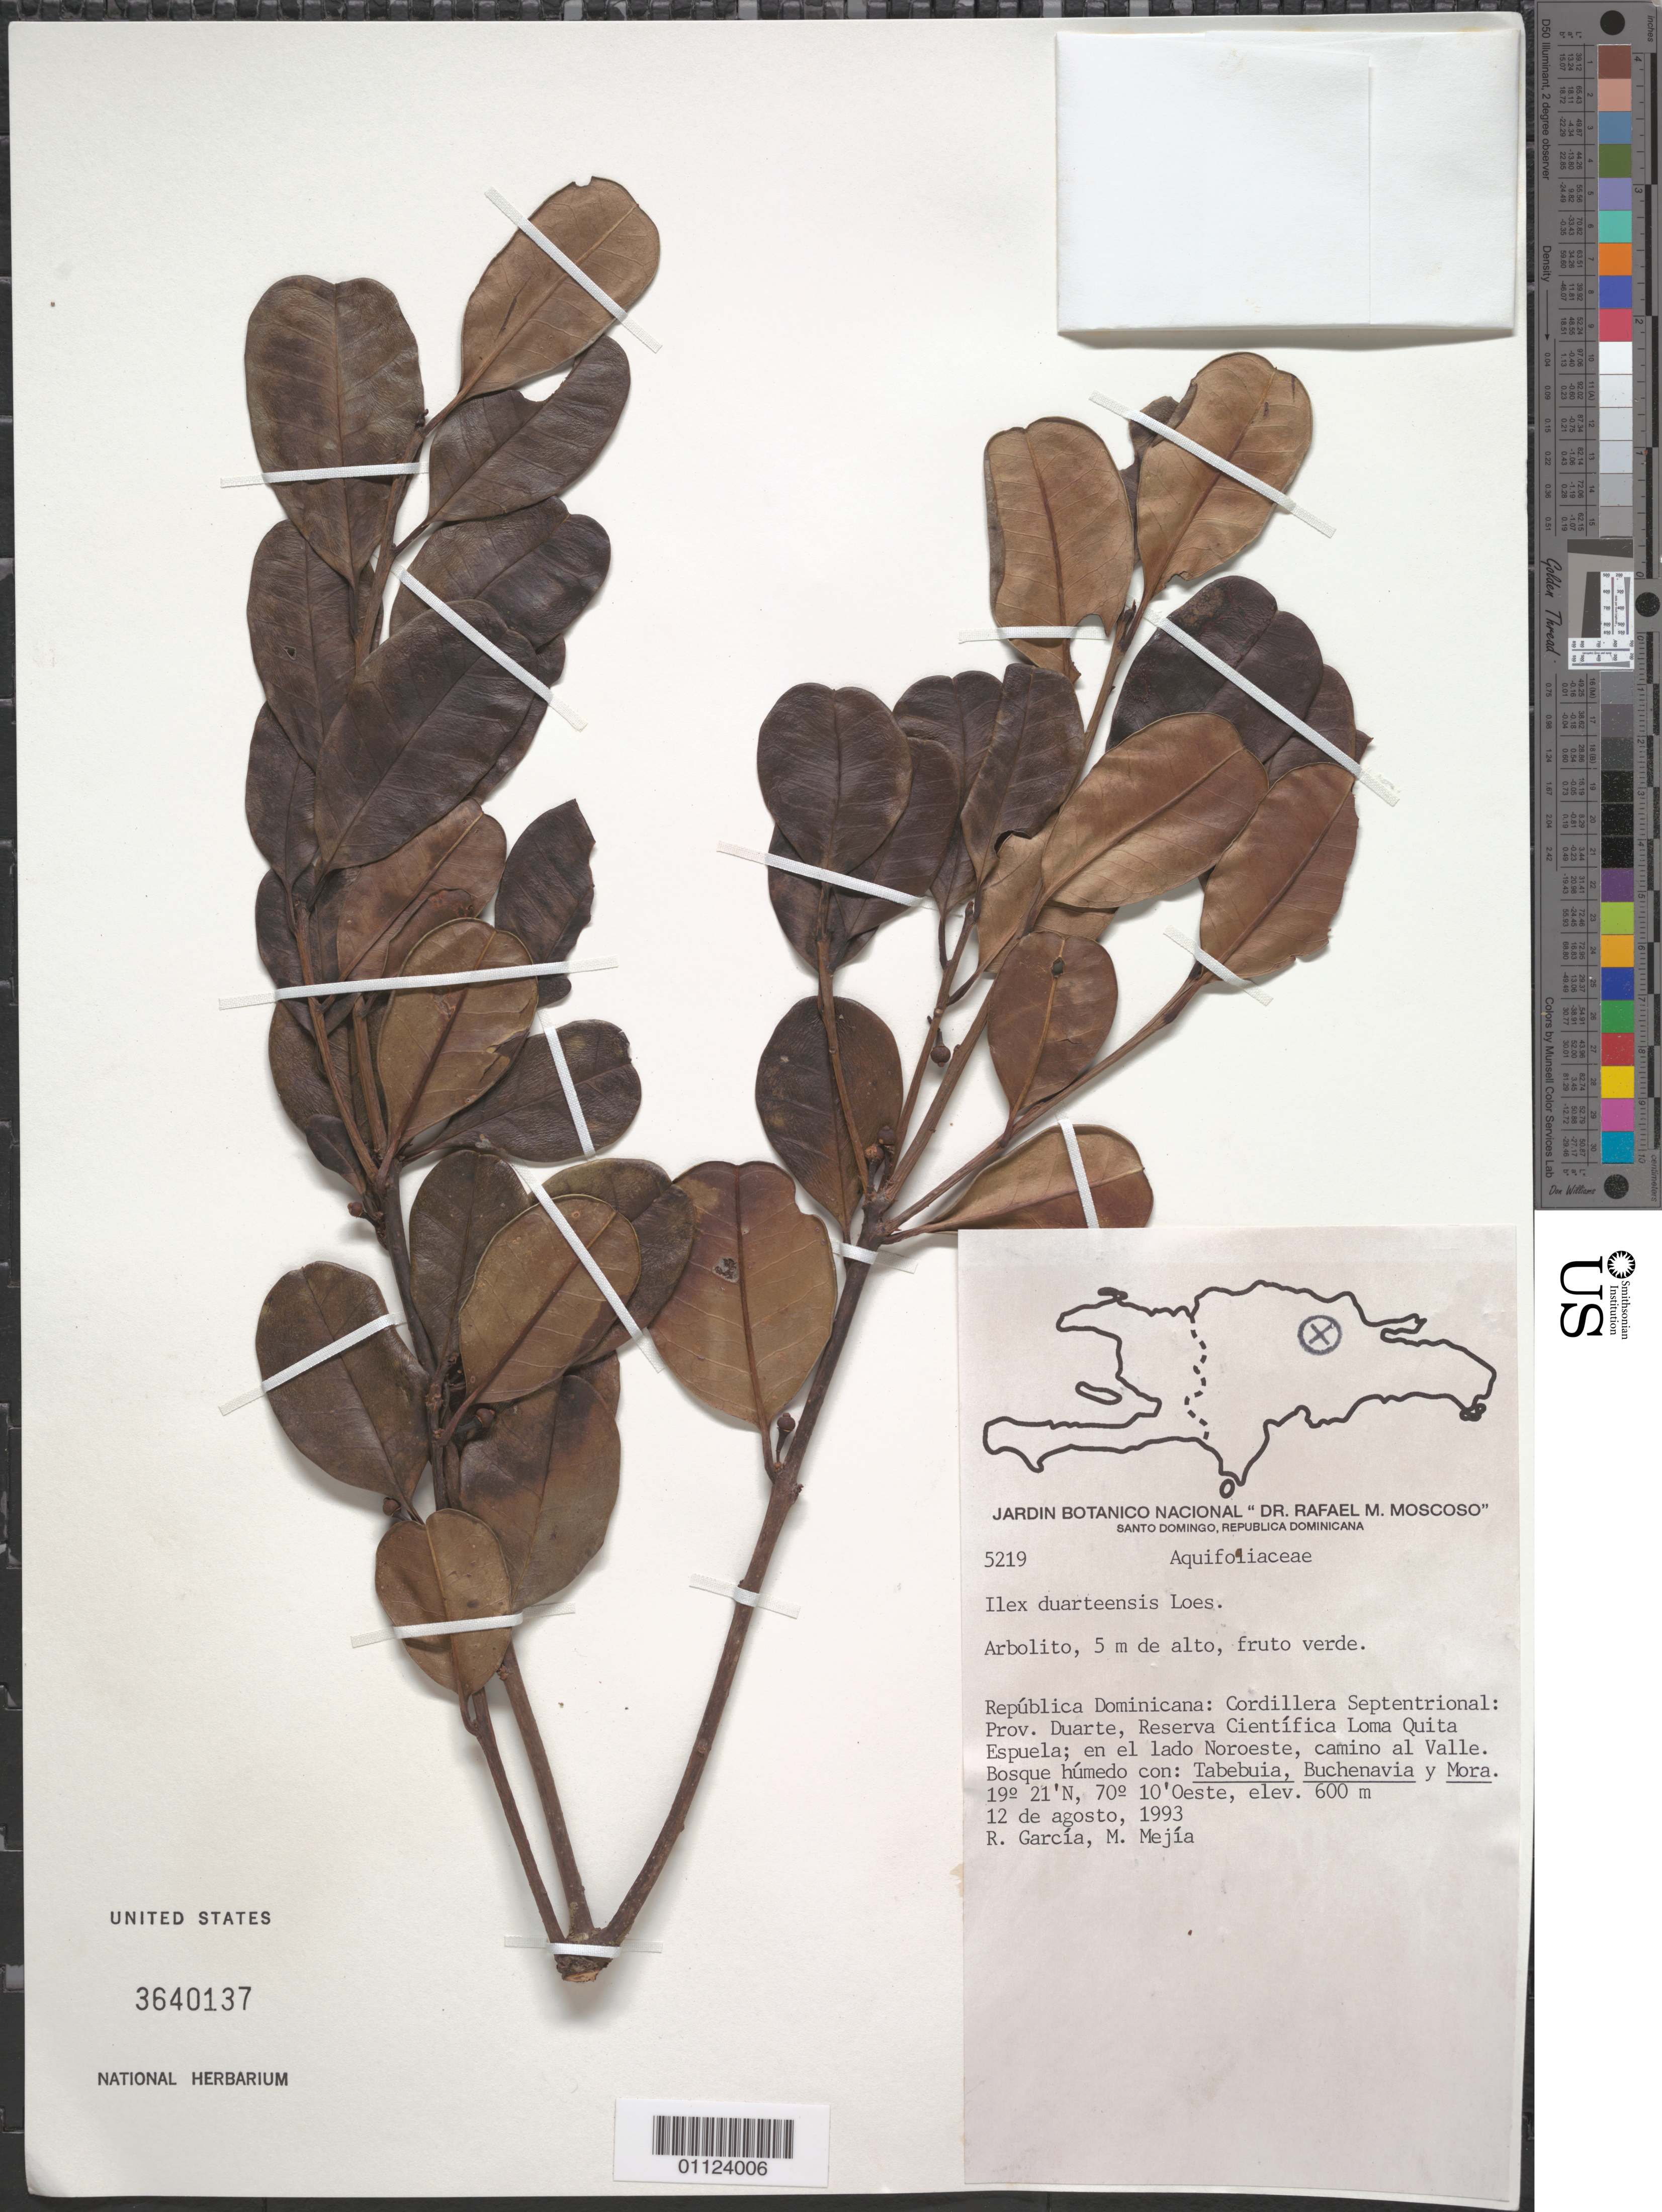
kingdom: Plantae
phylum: Tracheophyta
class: Magnoliopsida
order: Aquifoliales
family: Aquifoliaceae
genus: Ilex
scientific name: Ilex duarteensis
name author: Loes.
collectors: R. G. García & M. Mejia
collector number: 5219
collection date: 1993-08-12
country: Dominican Republic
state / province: Duarte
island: Hispaniola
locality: Cordillera Septentrional, Reserva Científica Loma Quita Espuela. El Valle, en las márgenes del Río Capacito.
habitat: Bosque húmedo con: Tabebuia, Buchenavia y mora.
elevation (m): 600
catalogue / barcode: US 3640137